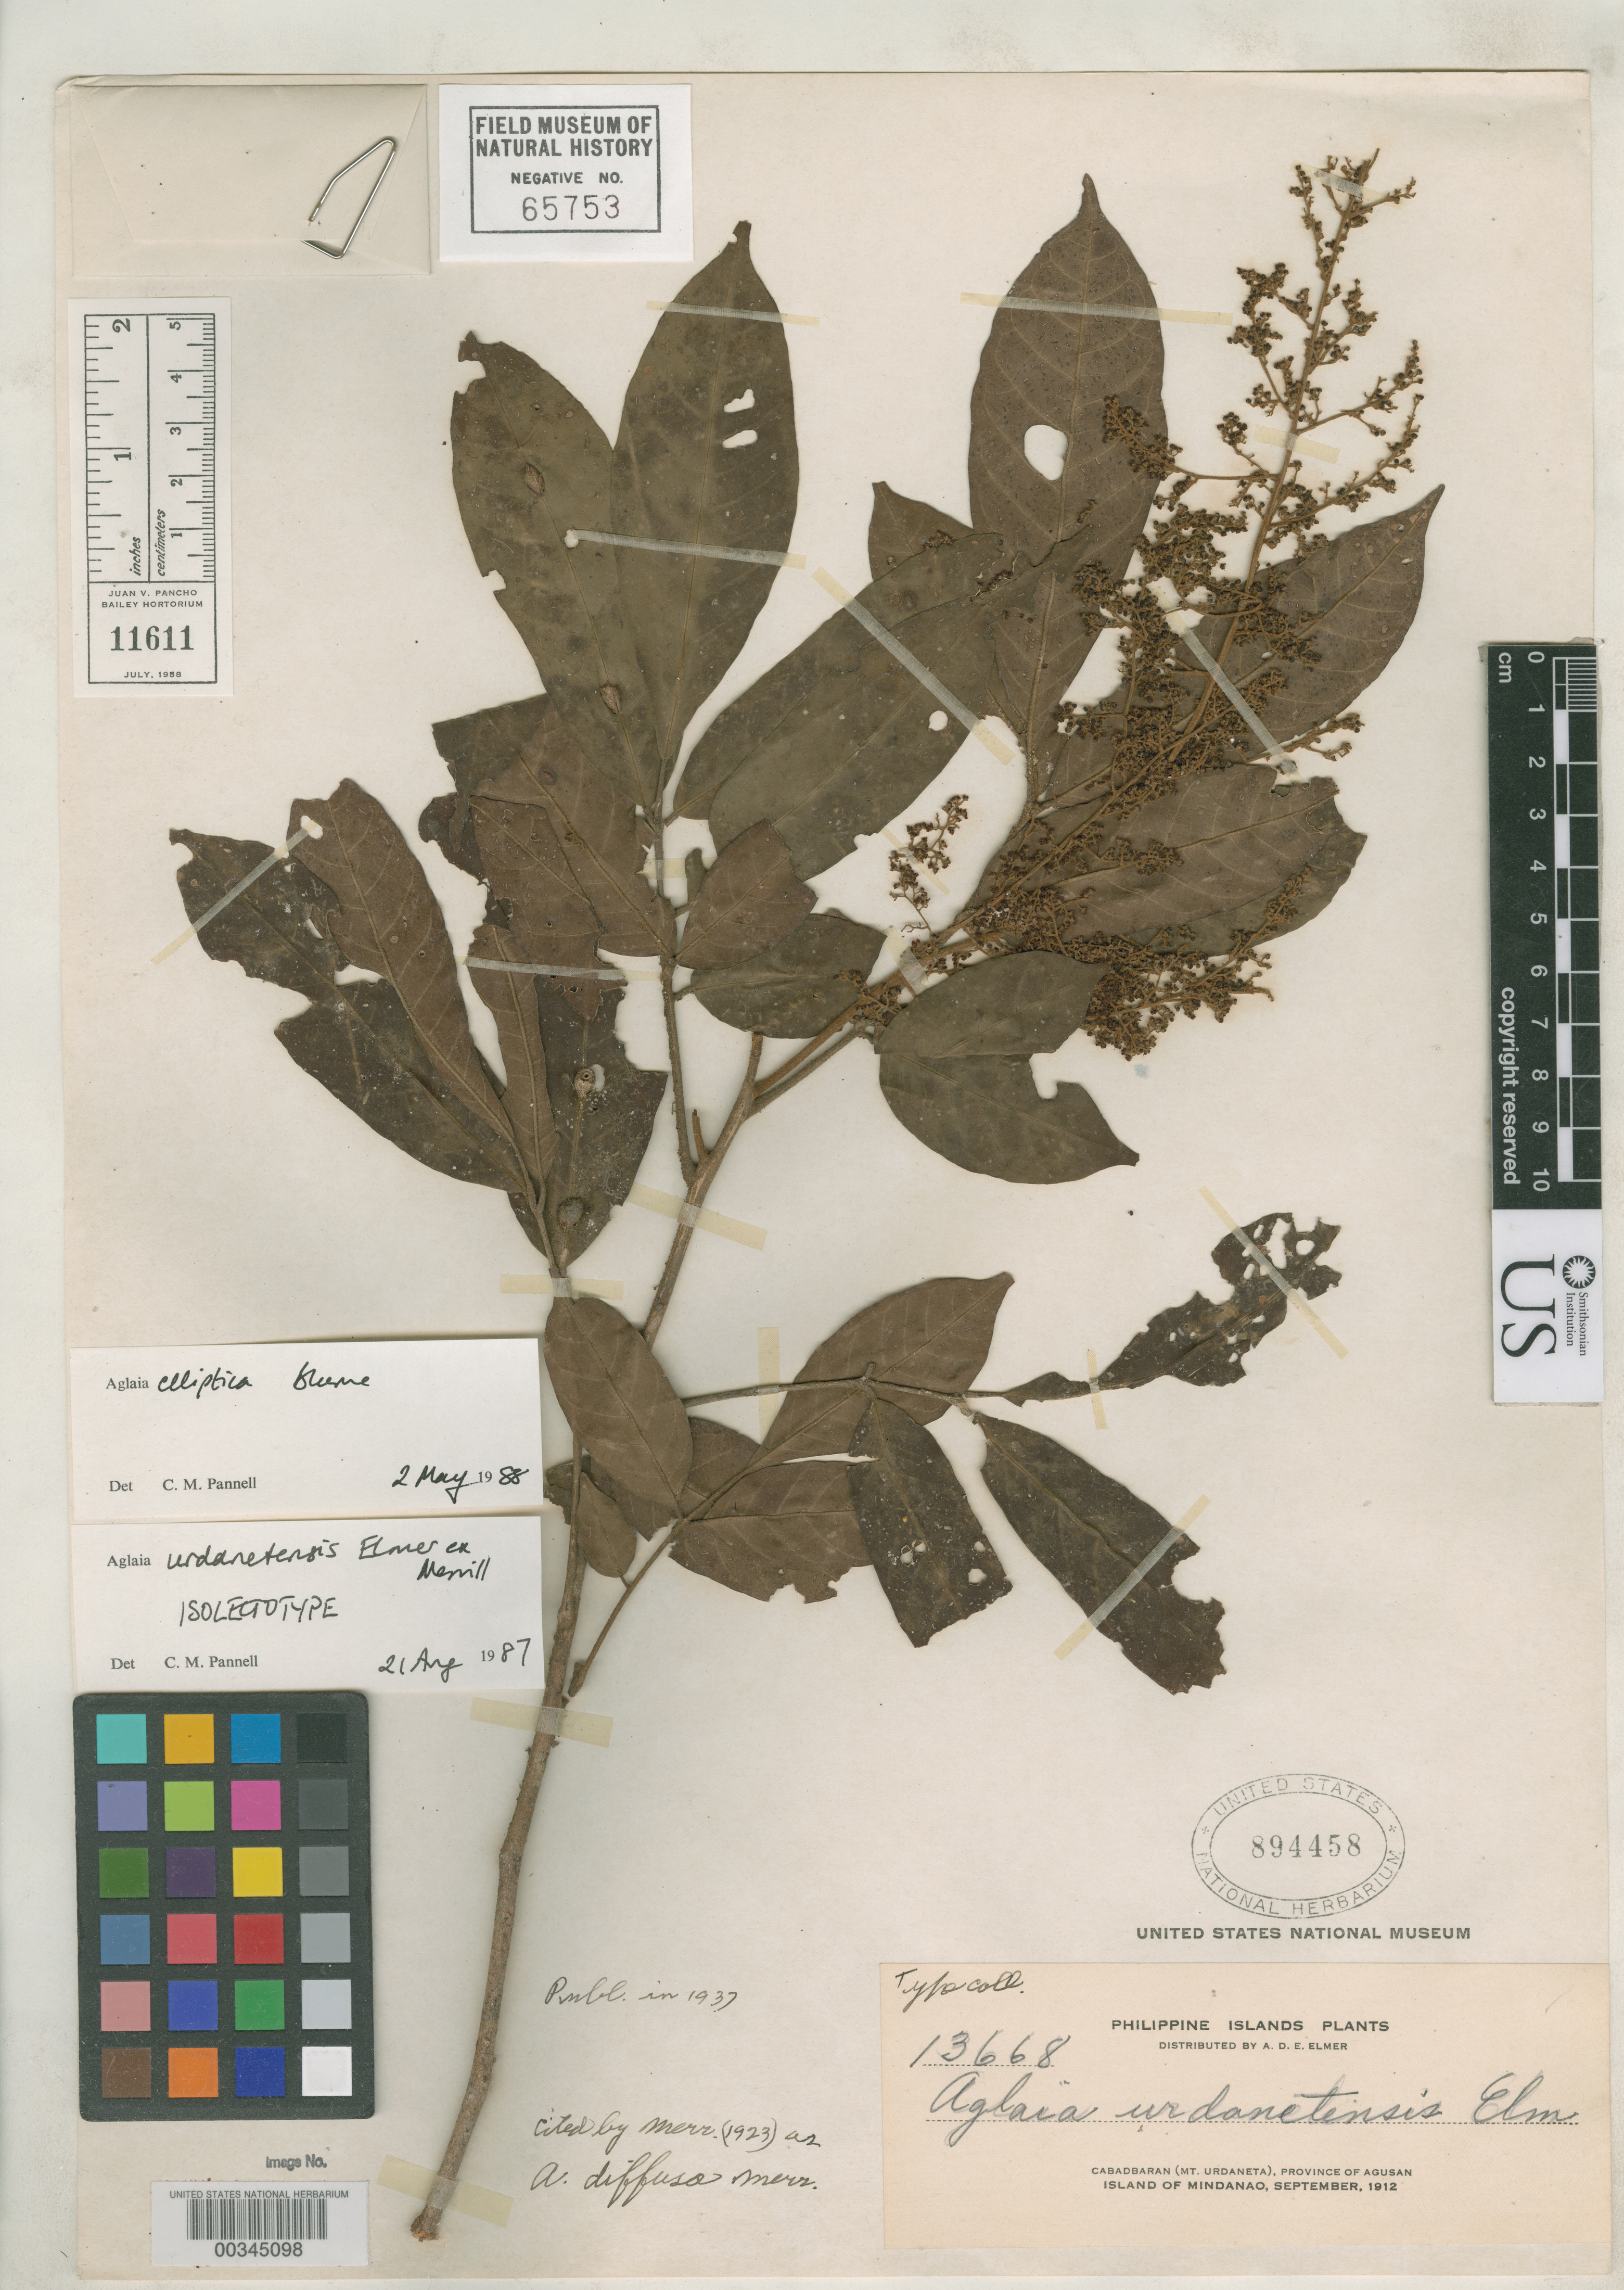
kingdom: Plantae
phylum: Tracheophyta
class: Magnoliopsida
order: Sapindales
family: Meliaceae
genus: Aglaia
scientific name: Aglaia urdanetensis Elmer, nom. inval.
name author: Elmer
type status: Voucher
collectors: A. D. E. Elmer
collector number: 13668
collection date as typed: Sep 1912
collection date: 1912-09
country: Philippines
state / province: Caraga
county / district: Agusan del Norte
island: Mindanao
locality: Cawilanan Peak.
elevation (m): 1219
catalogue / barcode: US 894458